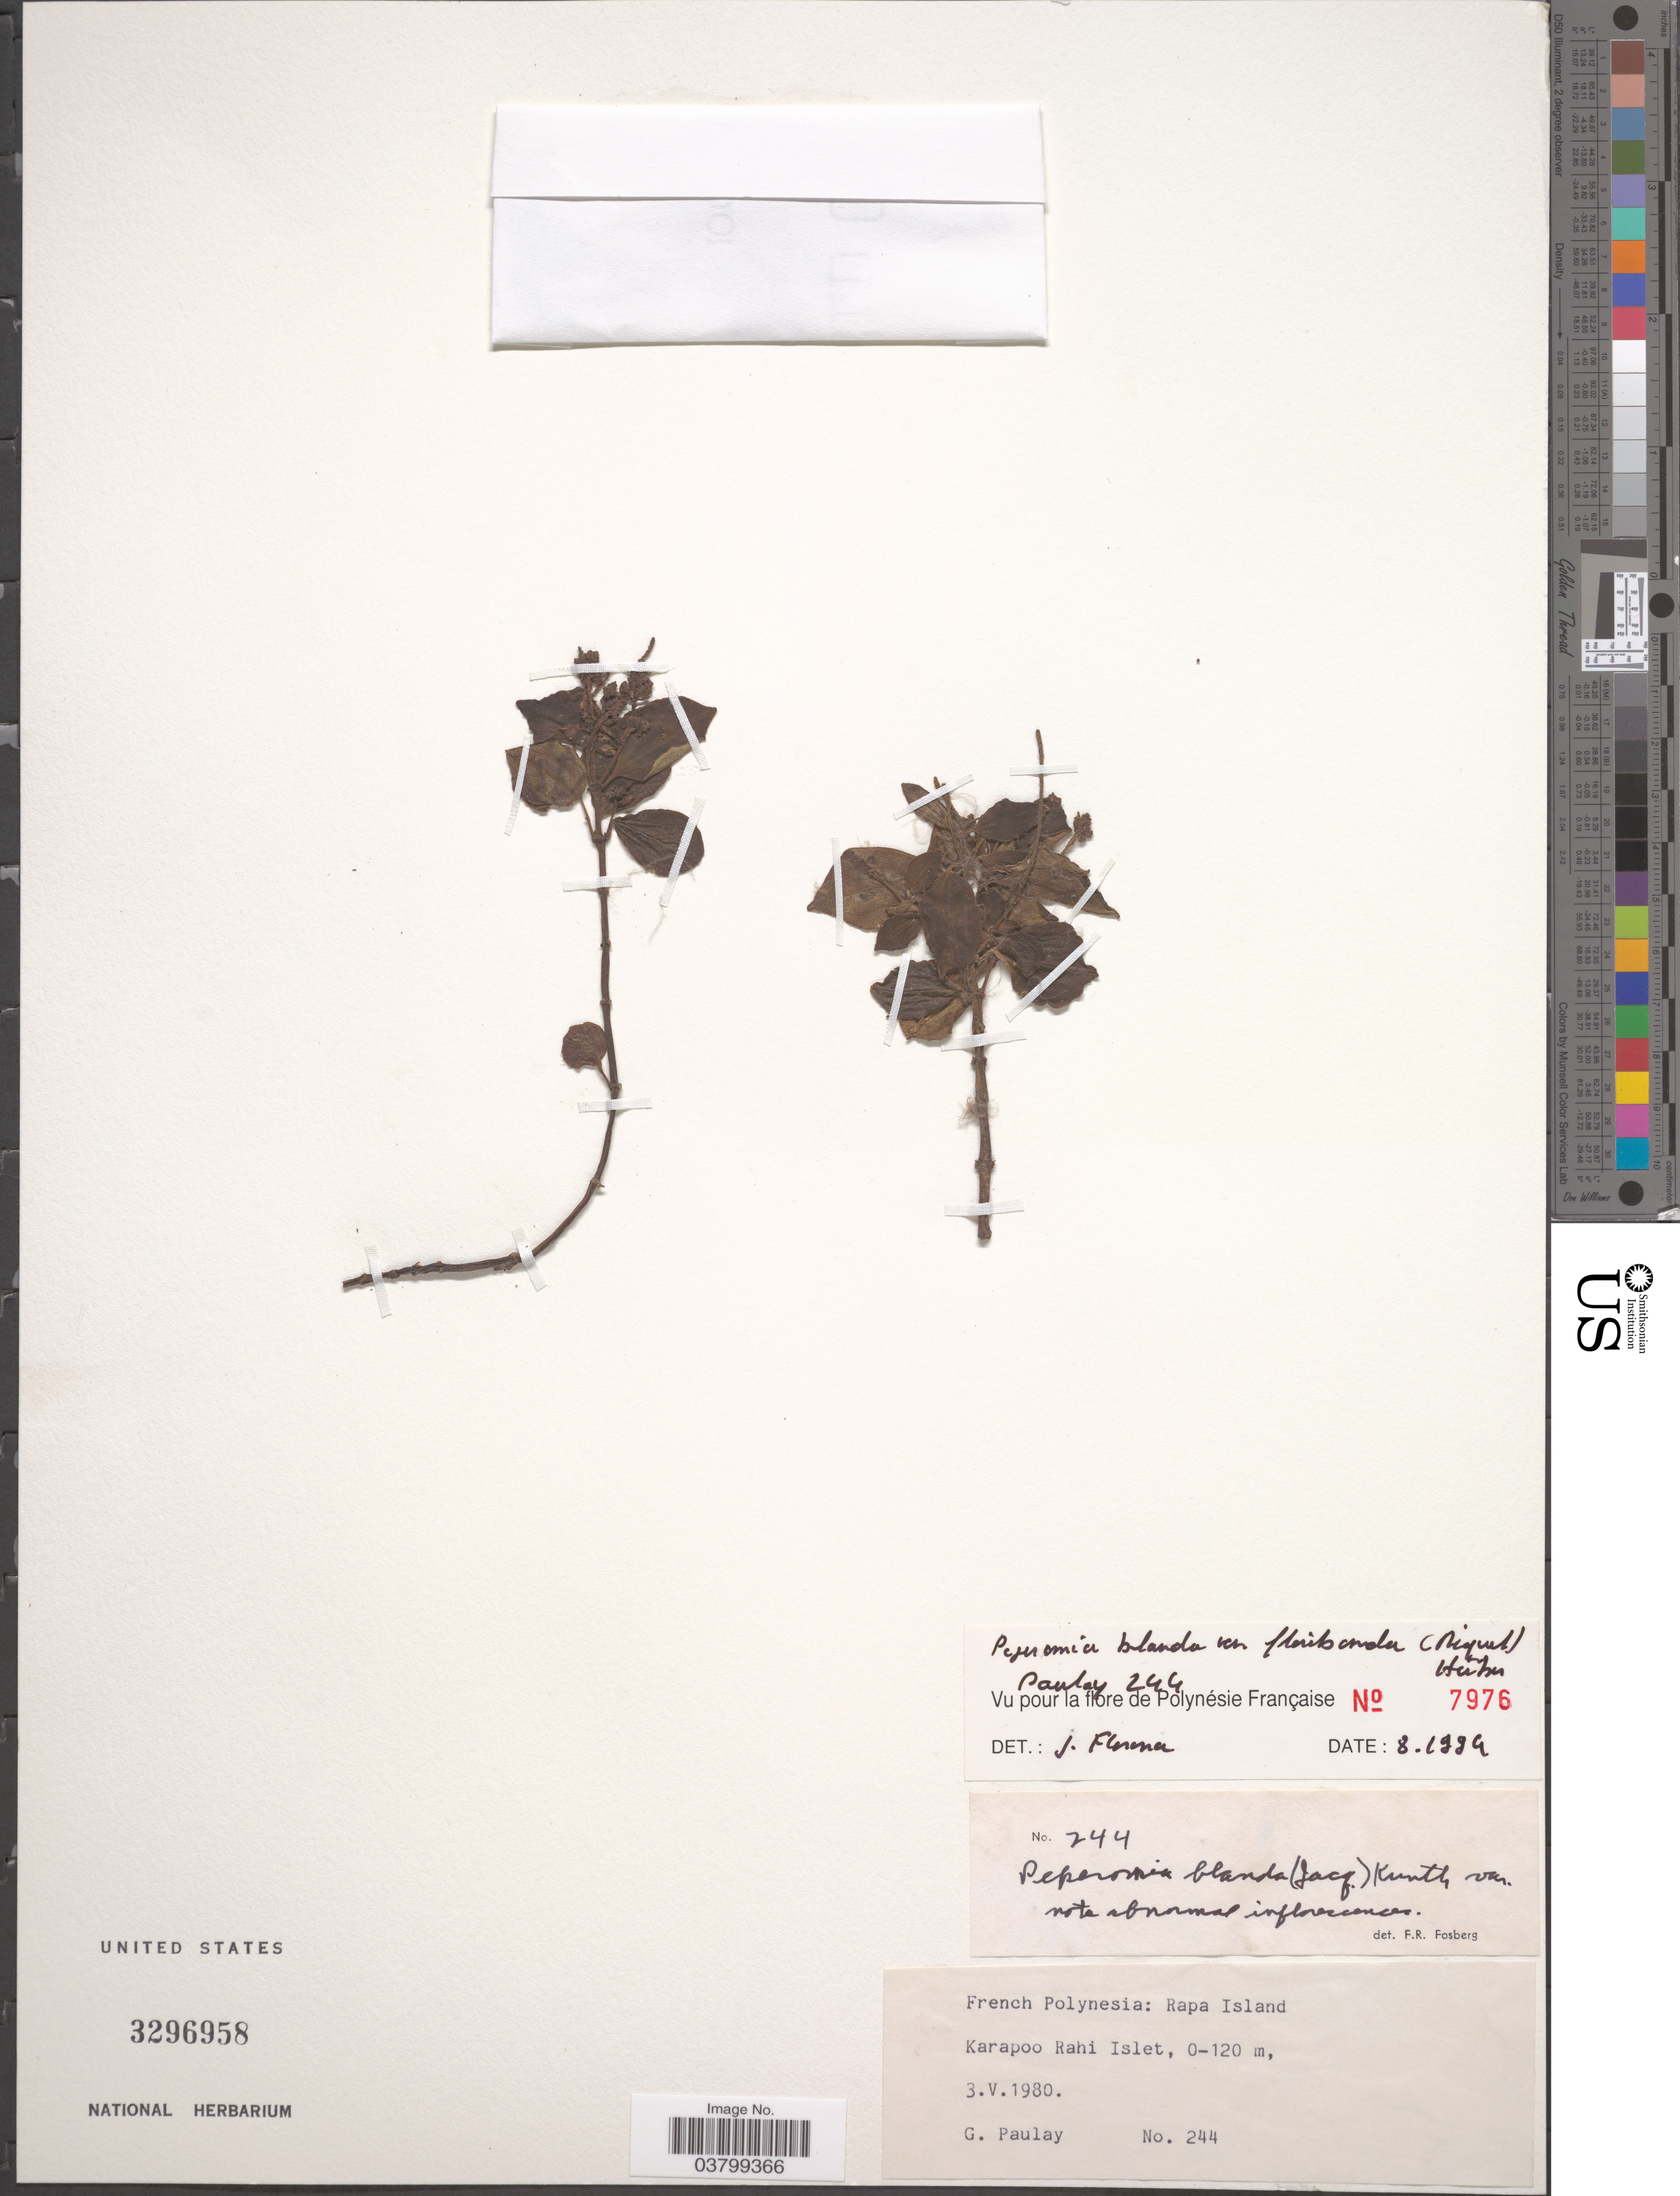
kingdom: Plantae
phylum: Tracheophyta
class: Magnoliopsida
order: Piperales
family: Piperaceae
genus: Peperomia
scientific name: Peperomia leptostachya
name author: Hook. & Arn.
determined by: Wagner, W. L., (BOT), Smithsonian Institution - National Museum of Natural History (UNITED STATES)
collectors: G. Paulay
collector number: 244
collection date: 1980-05-03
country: French Polynesia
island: Rapa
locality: Rapa Island. Karapoo Rahi Islet.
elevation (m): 0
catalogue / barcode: US 3296958